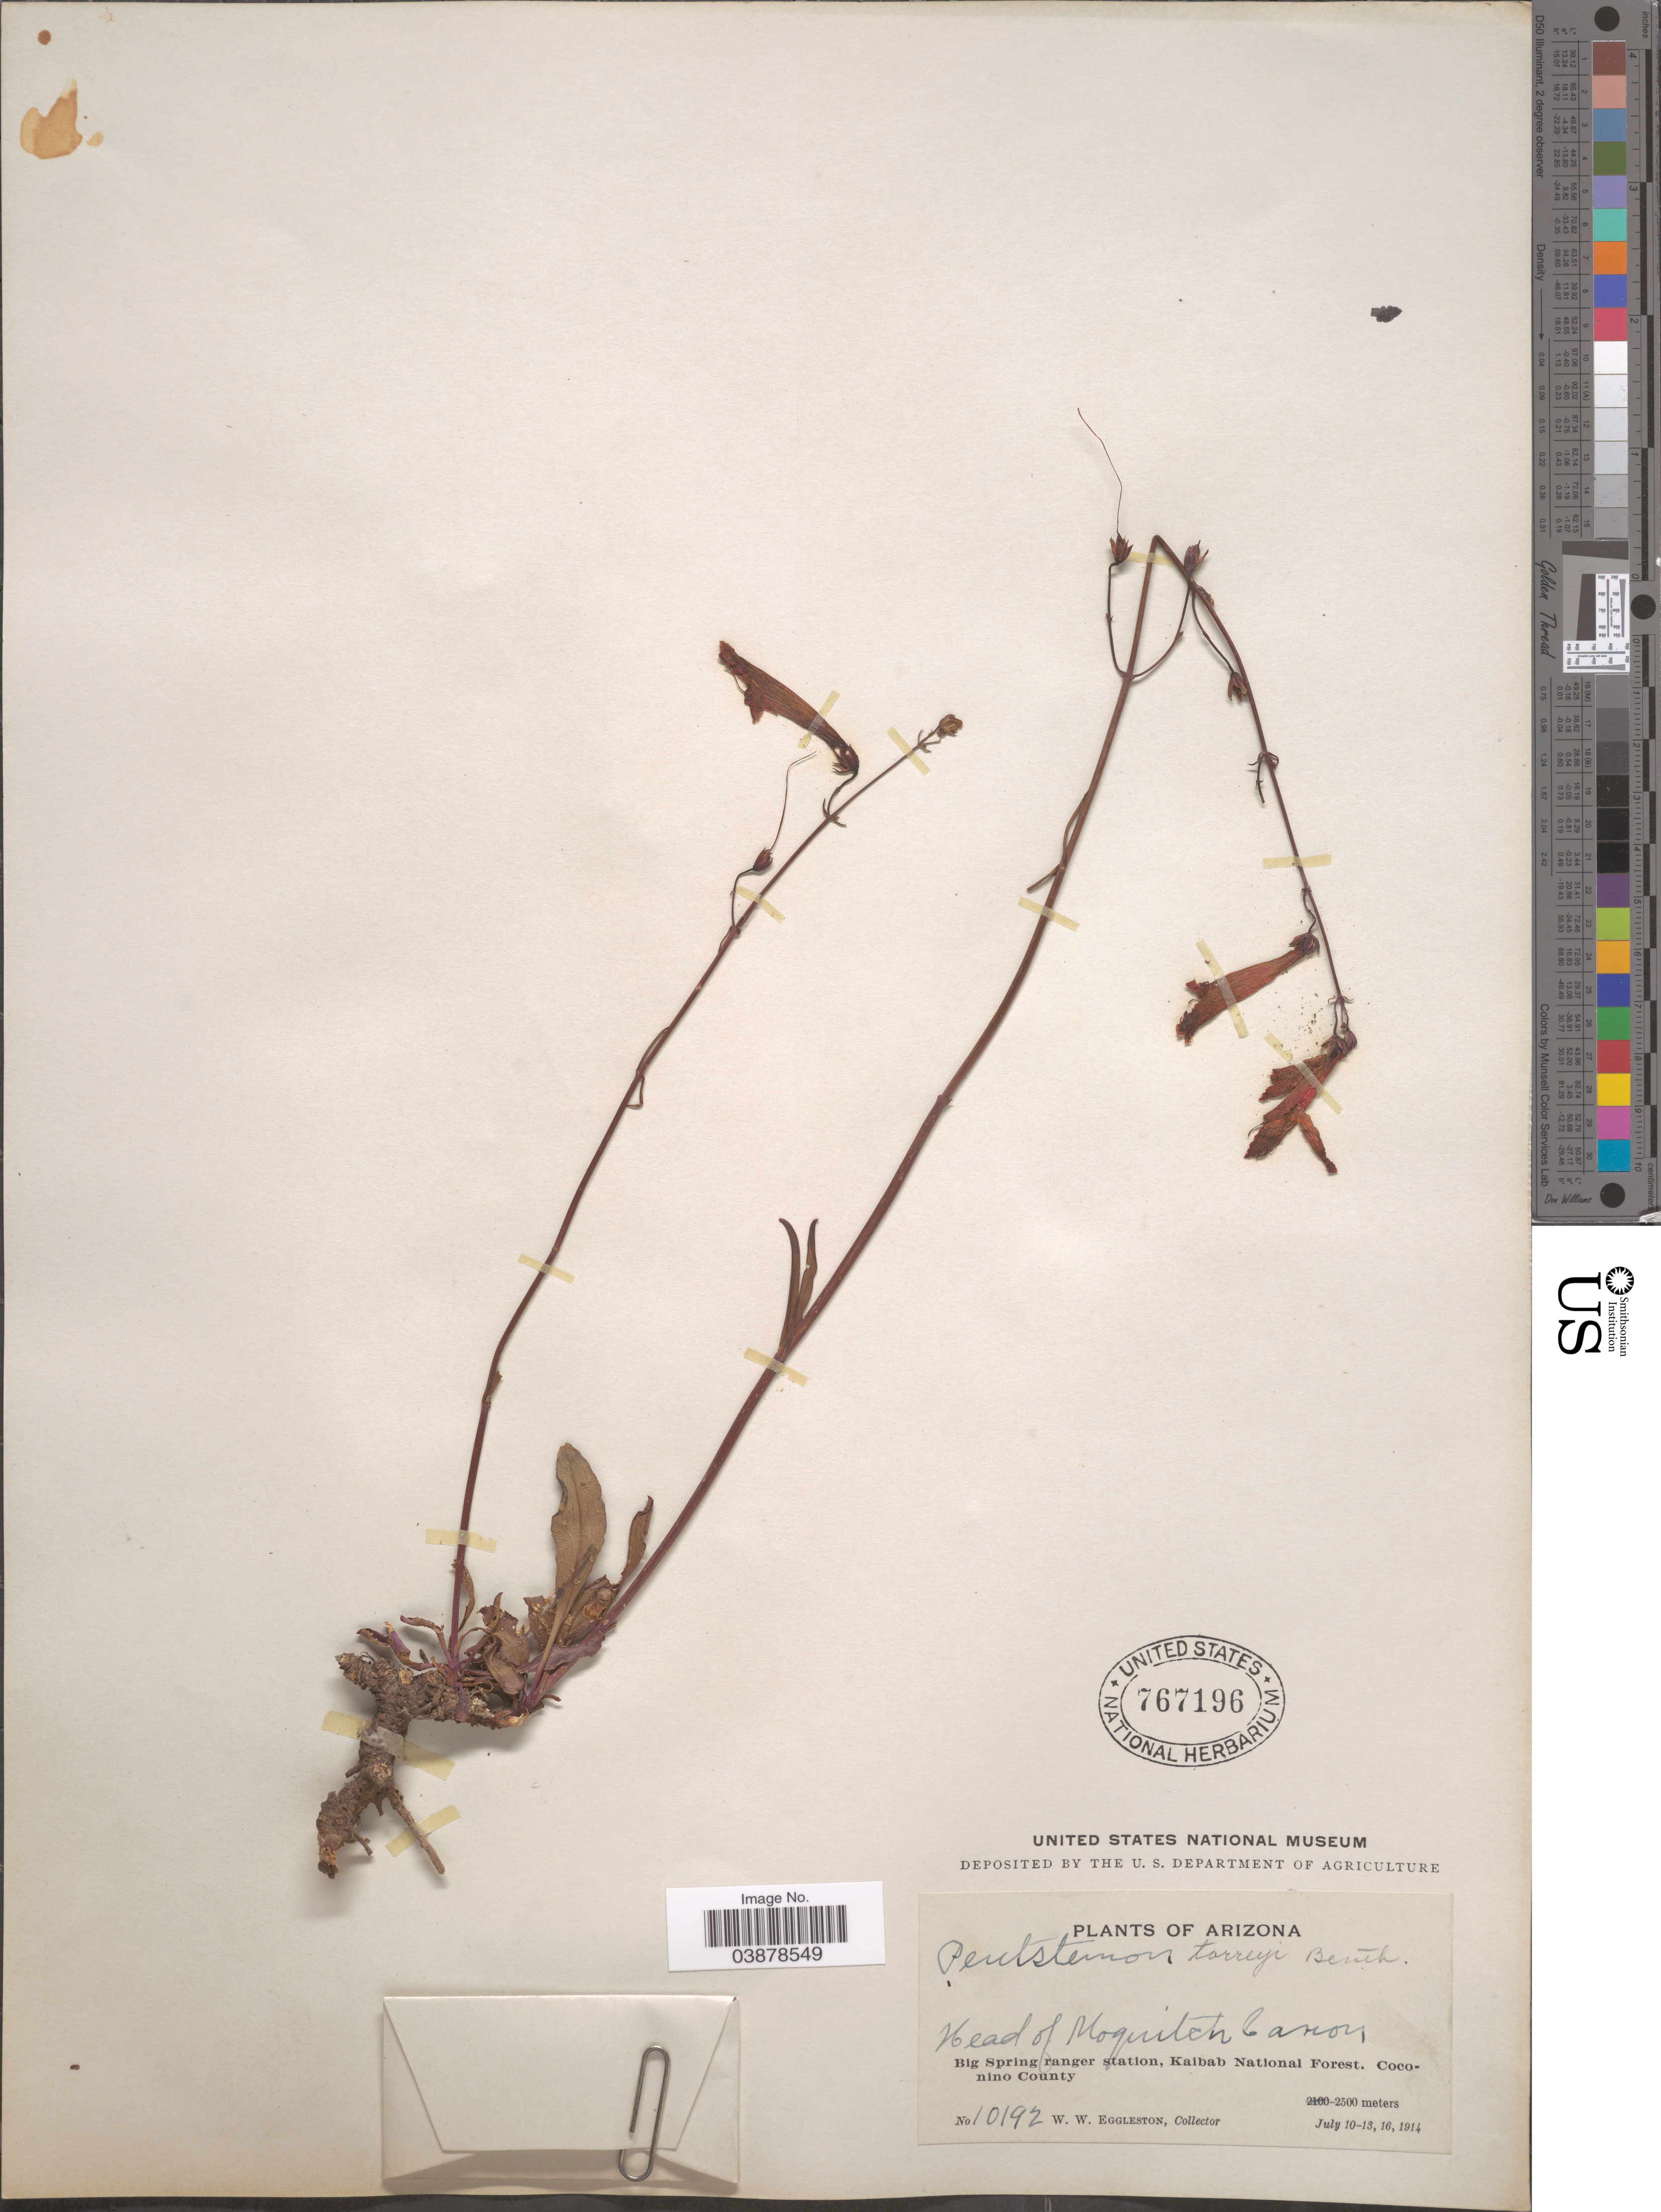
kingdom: Plantae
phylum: Tracheophyta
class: Magnoliopsida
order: Lamiales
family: Plantaginaceae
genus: Penstemon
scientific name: Penstemon torreyi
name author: Benth.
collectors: W. W. Eggleston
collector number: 10192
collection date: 1914-07-10/1914-07-16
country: United States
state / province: Arizona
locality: Head of Moquitch Canon. Big Spring ranger station, Kaibab National Forest, Coconino County.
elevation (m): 2500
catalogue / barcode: US 767196